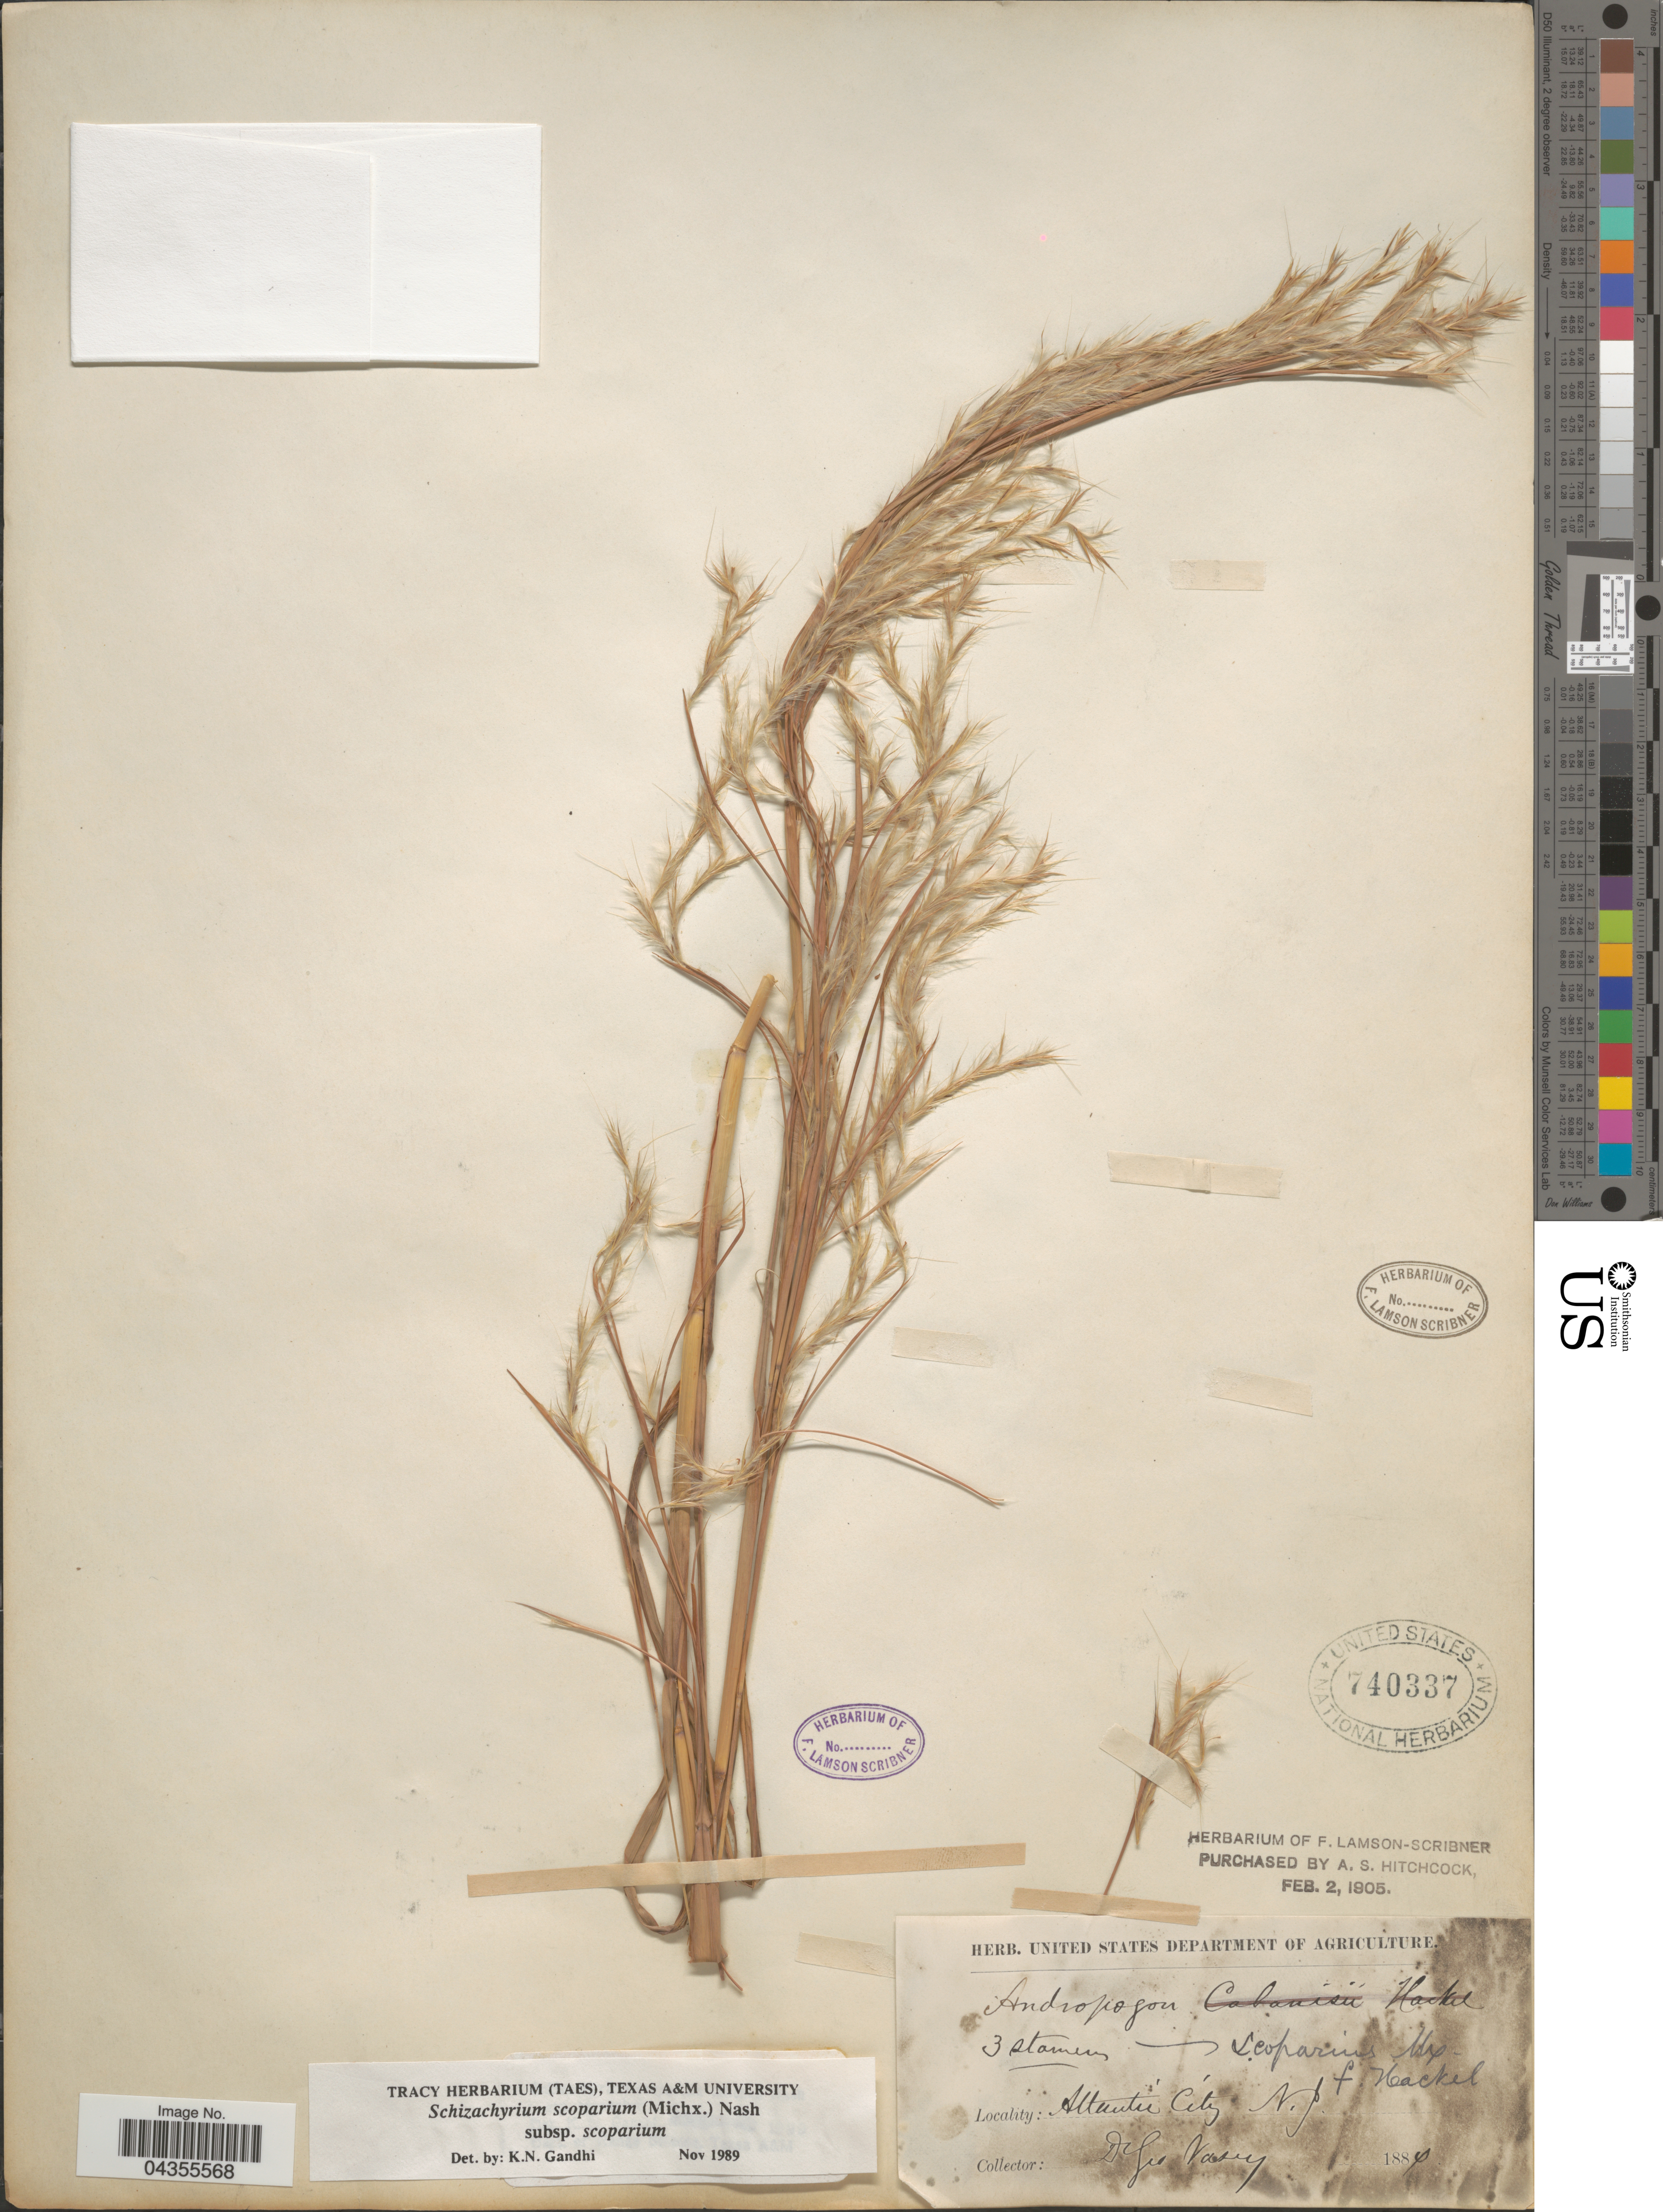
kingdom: Plantae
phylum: Tracheophyta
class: Liliopsida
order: Poales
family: Poaceae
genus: Schizachyrium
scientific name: Schizachyrium scoparium var. scoparium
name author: (Michx.) Nash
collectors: G. Vasey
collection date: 1884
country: United States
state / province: New Jersey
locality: Atlantic City.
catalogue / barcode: US 740337